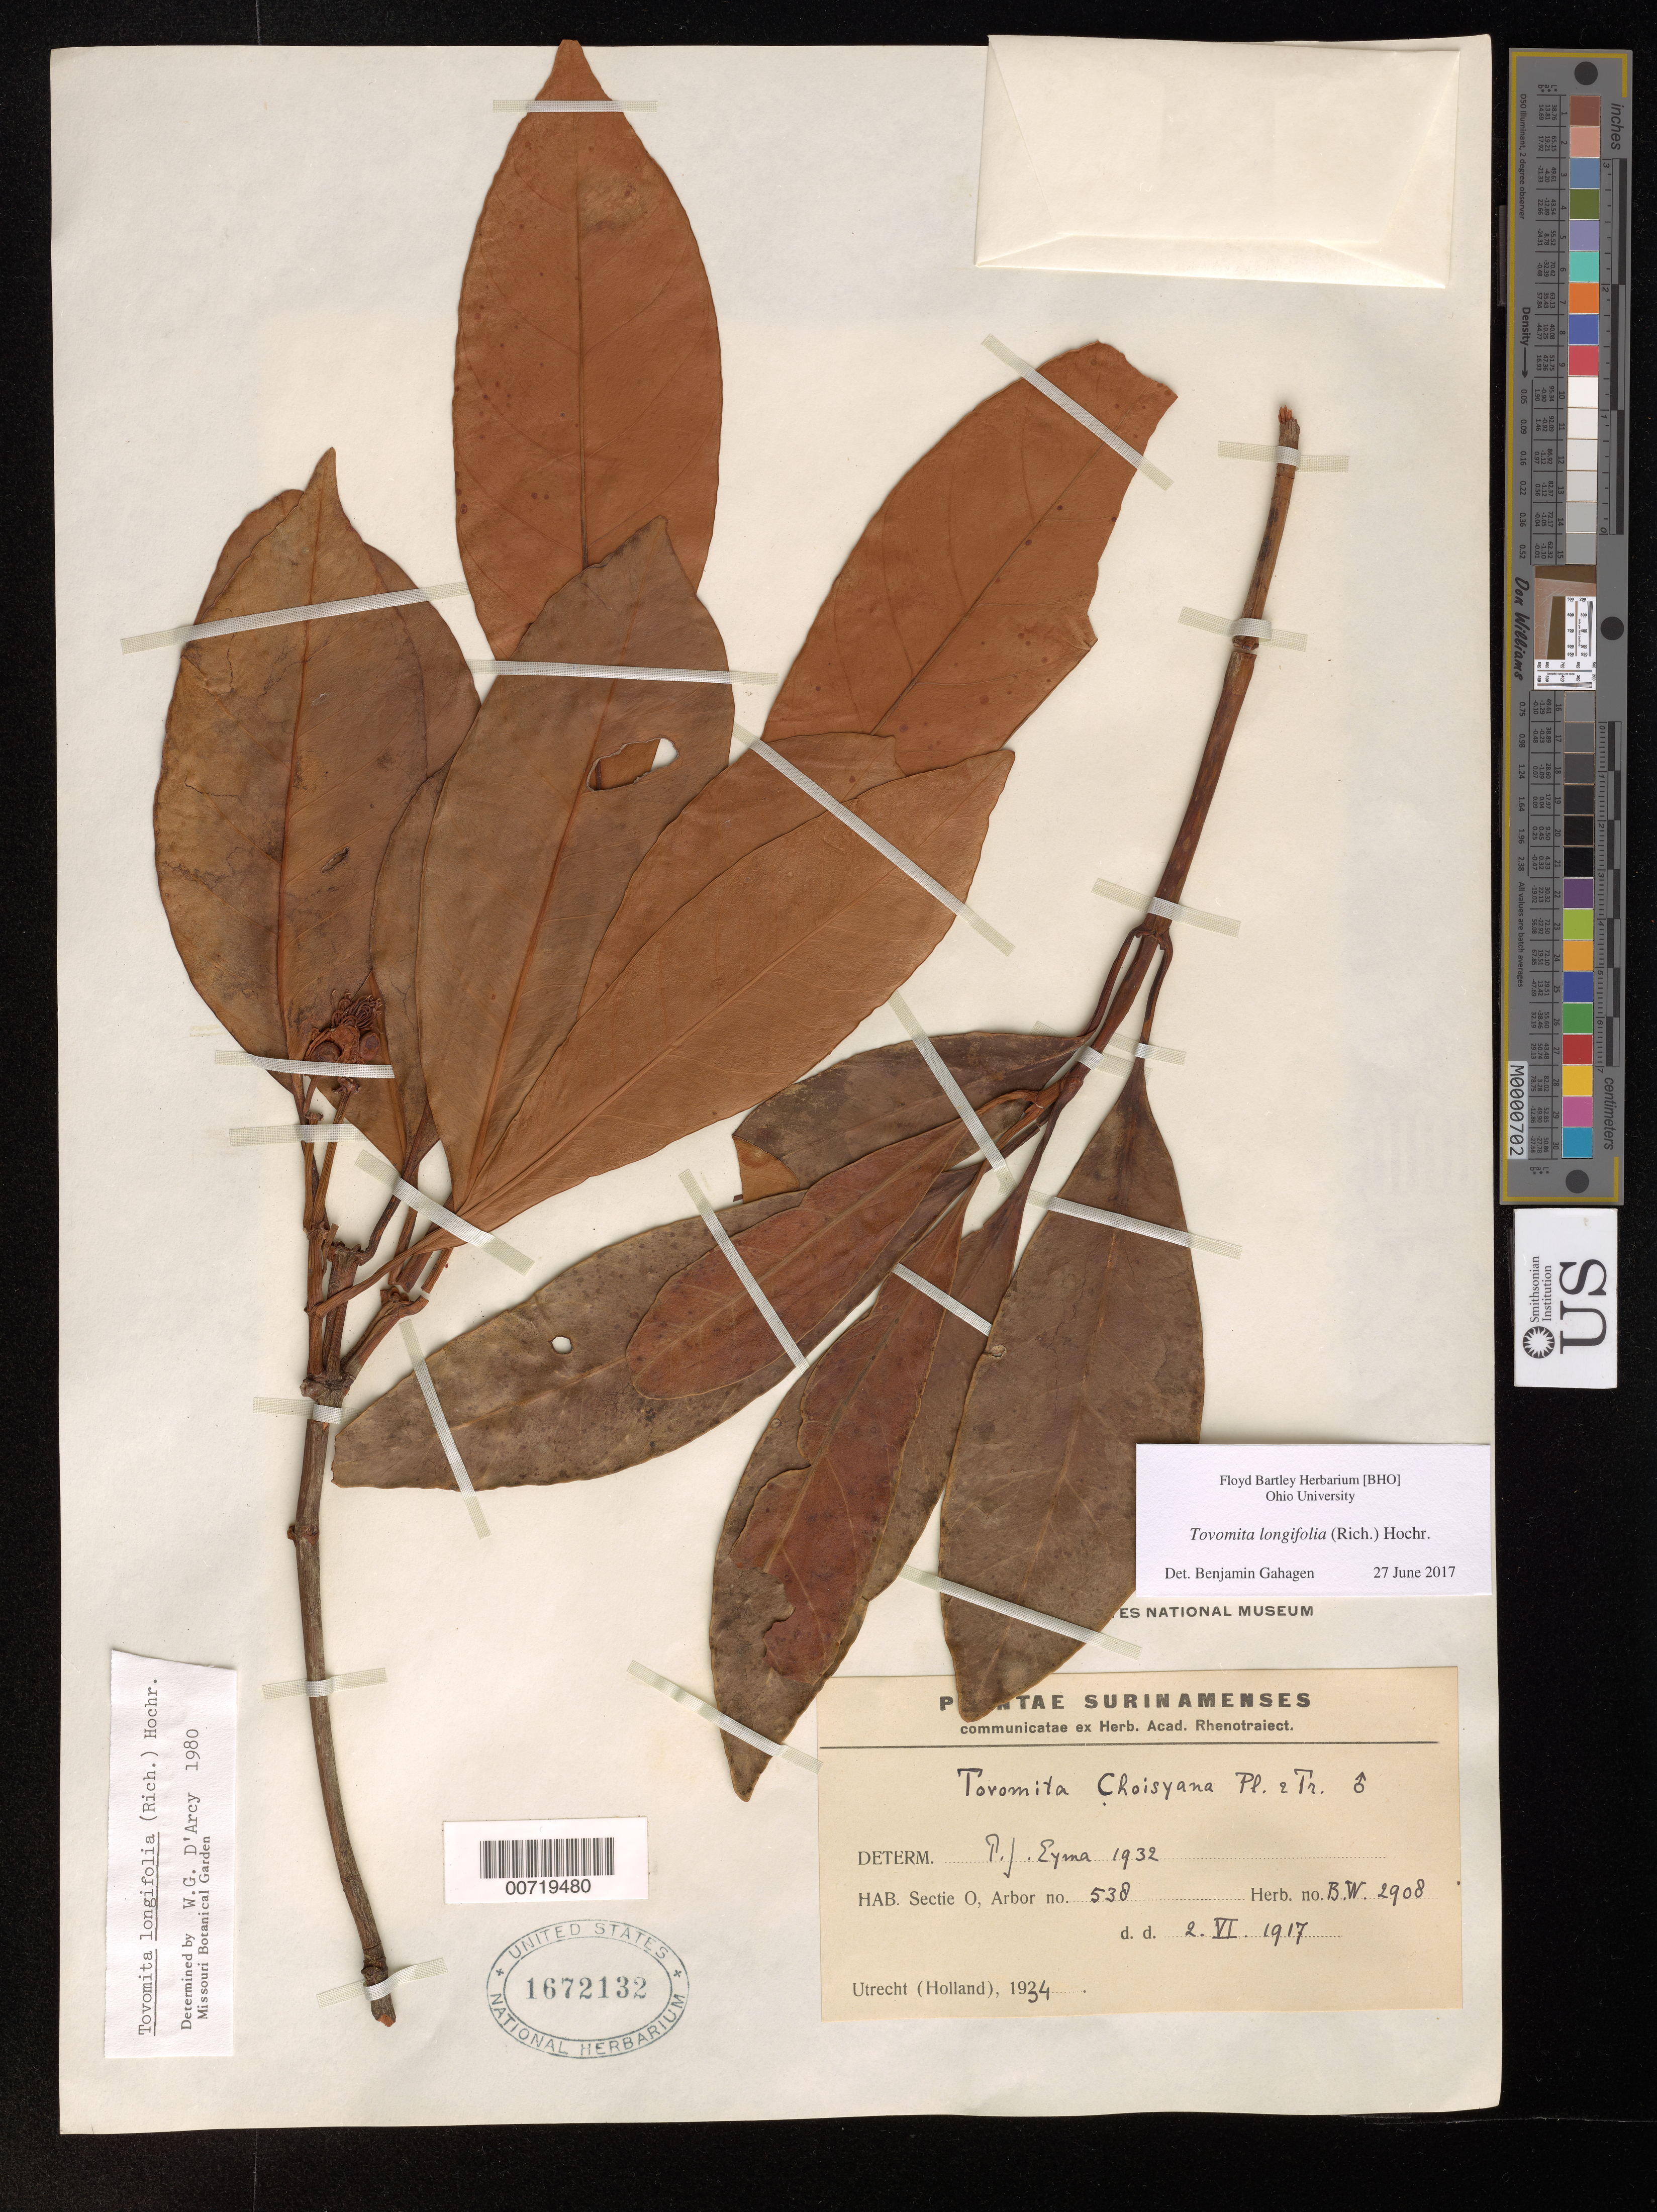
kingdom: Plantae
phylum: Tracheophyta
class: Magnoliopsida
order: Malpighiales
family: Clusiaceae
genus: Tovomita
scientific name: Tovomita longifolia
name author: (Rich.) Hochr.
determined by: D'Arcy, W. G.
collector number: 2908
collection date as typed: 2-Jun-17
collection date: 1917-06-02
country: Suriname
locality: Sectie O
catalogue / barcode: US 1672132